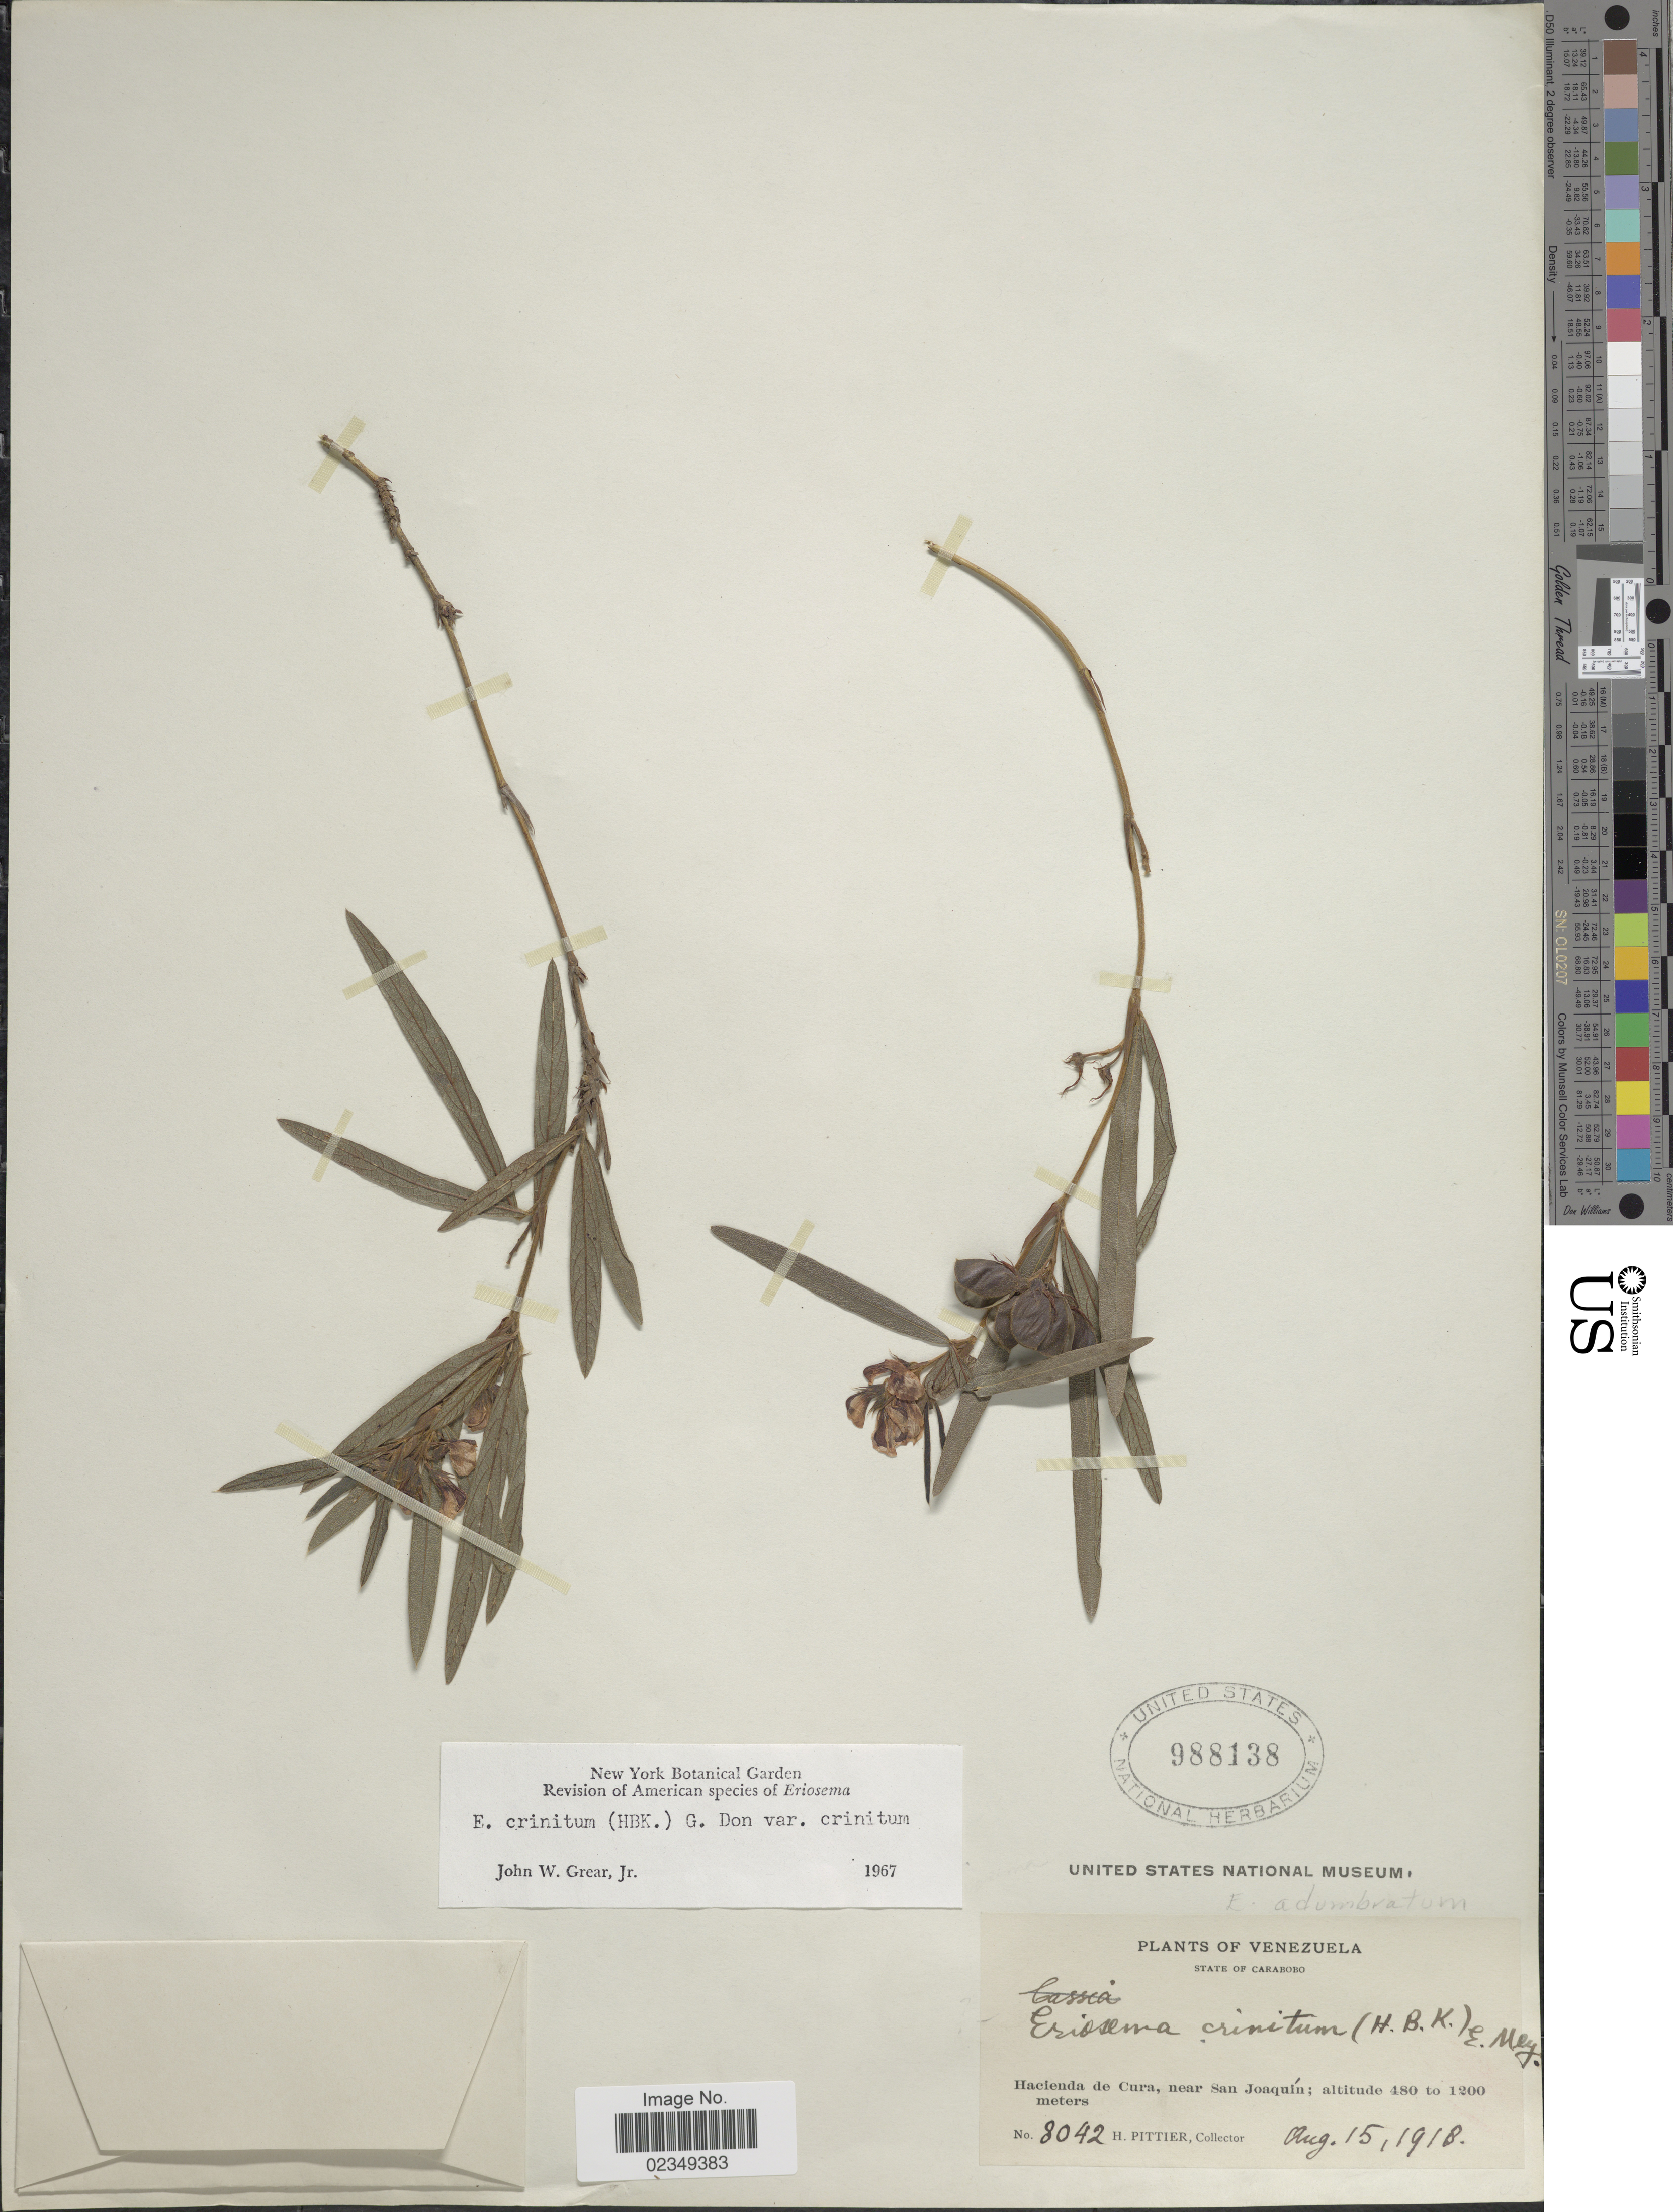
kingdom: Plantae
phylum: Tracheophyta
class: Magnoliopsida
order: Fabales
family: Fabaceae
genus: Eriosema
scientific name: Eriosema crinitum var. crinitum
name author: (Kunth) G. Don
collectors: H. F. Pittier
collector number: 8042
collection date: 1918-08-15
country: Venezuela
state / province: Carabobo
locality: Hacienda de Cura, near San Joaquín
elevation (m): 480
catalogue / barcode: US 988138